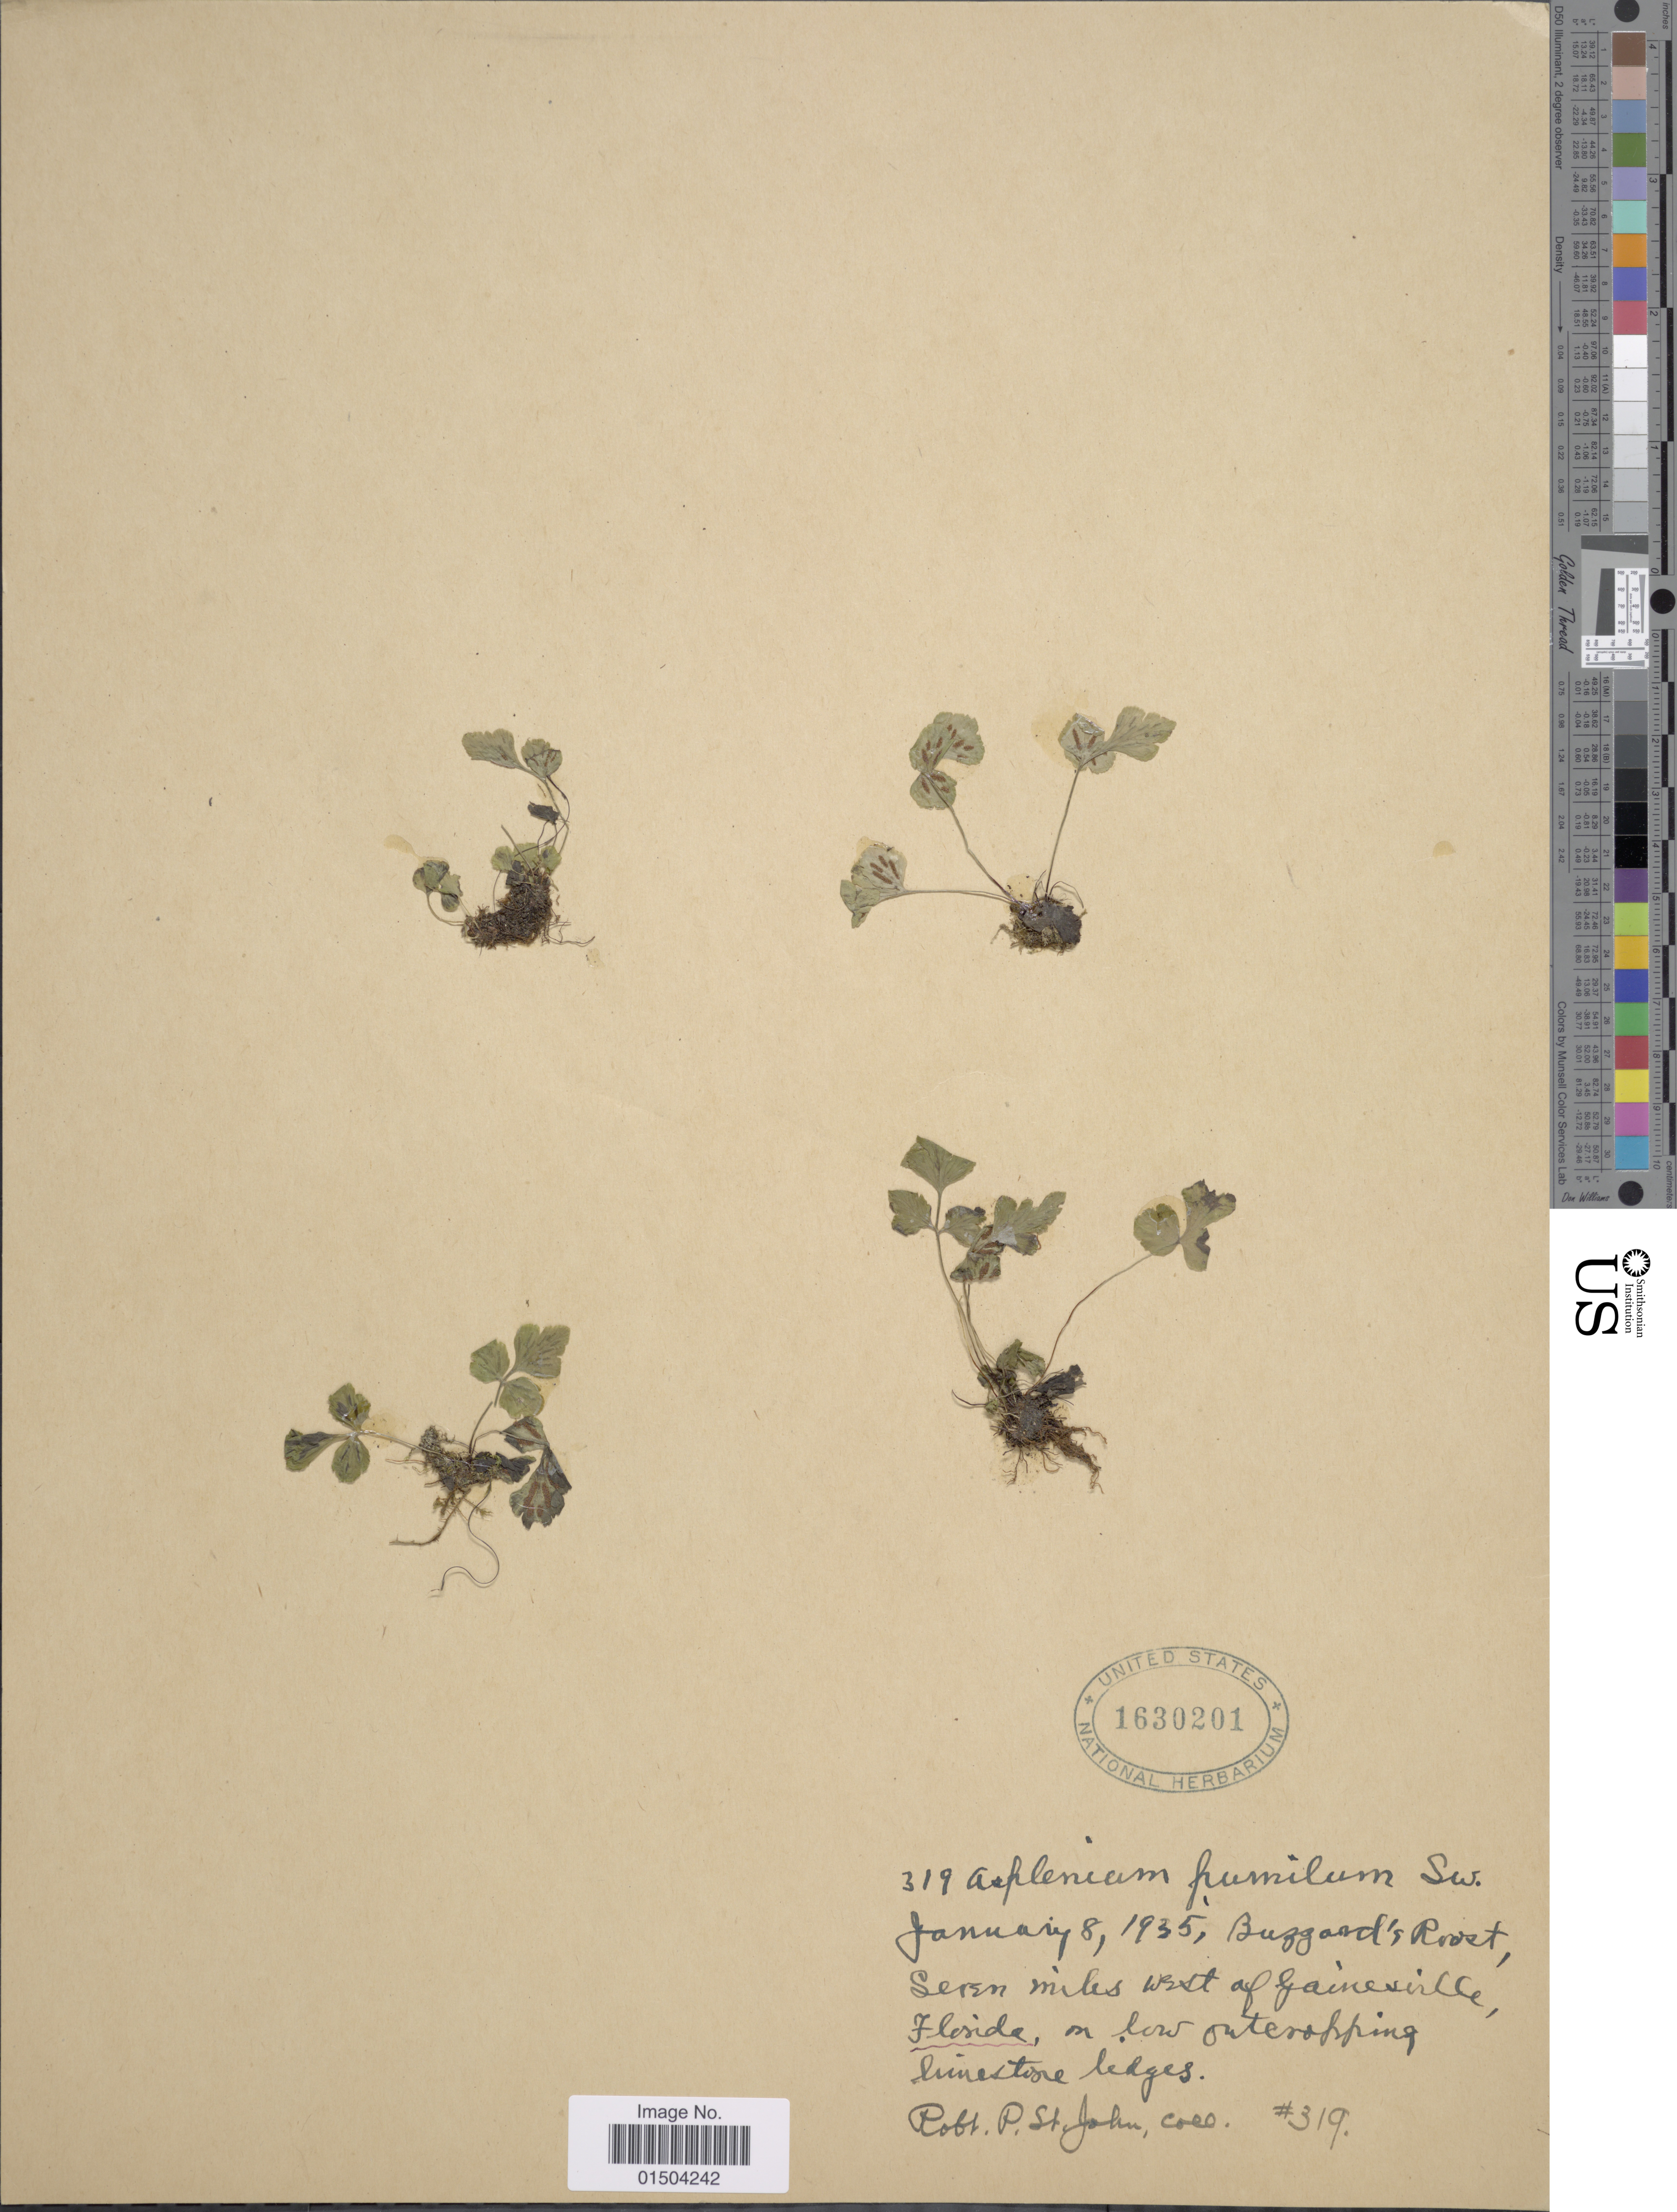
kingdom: Plantae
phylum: Tracheophyta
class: Polypodiopsida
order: Polypodiales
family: Aspleniaceae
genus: Asplenium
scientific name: Asplenium pumilum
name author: Sw.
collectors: R. P. St. John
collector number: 319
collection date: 1935-01-08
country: United States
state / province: Florida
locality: Buzzard's Roost, Seven miles west of Gainesville.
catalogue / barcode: US 1630201